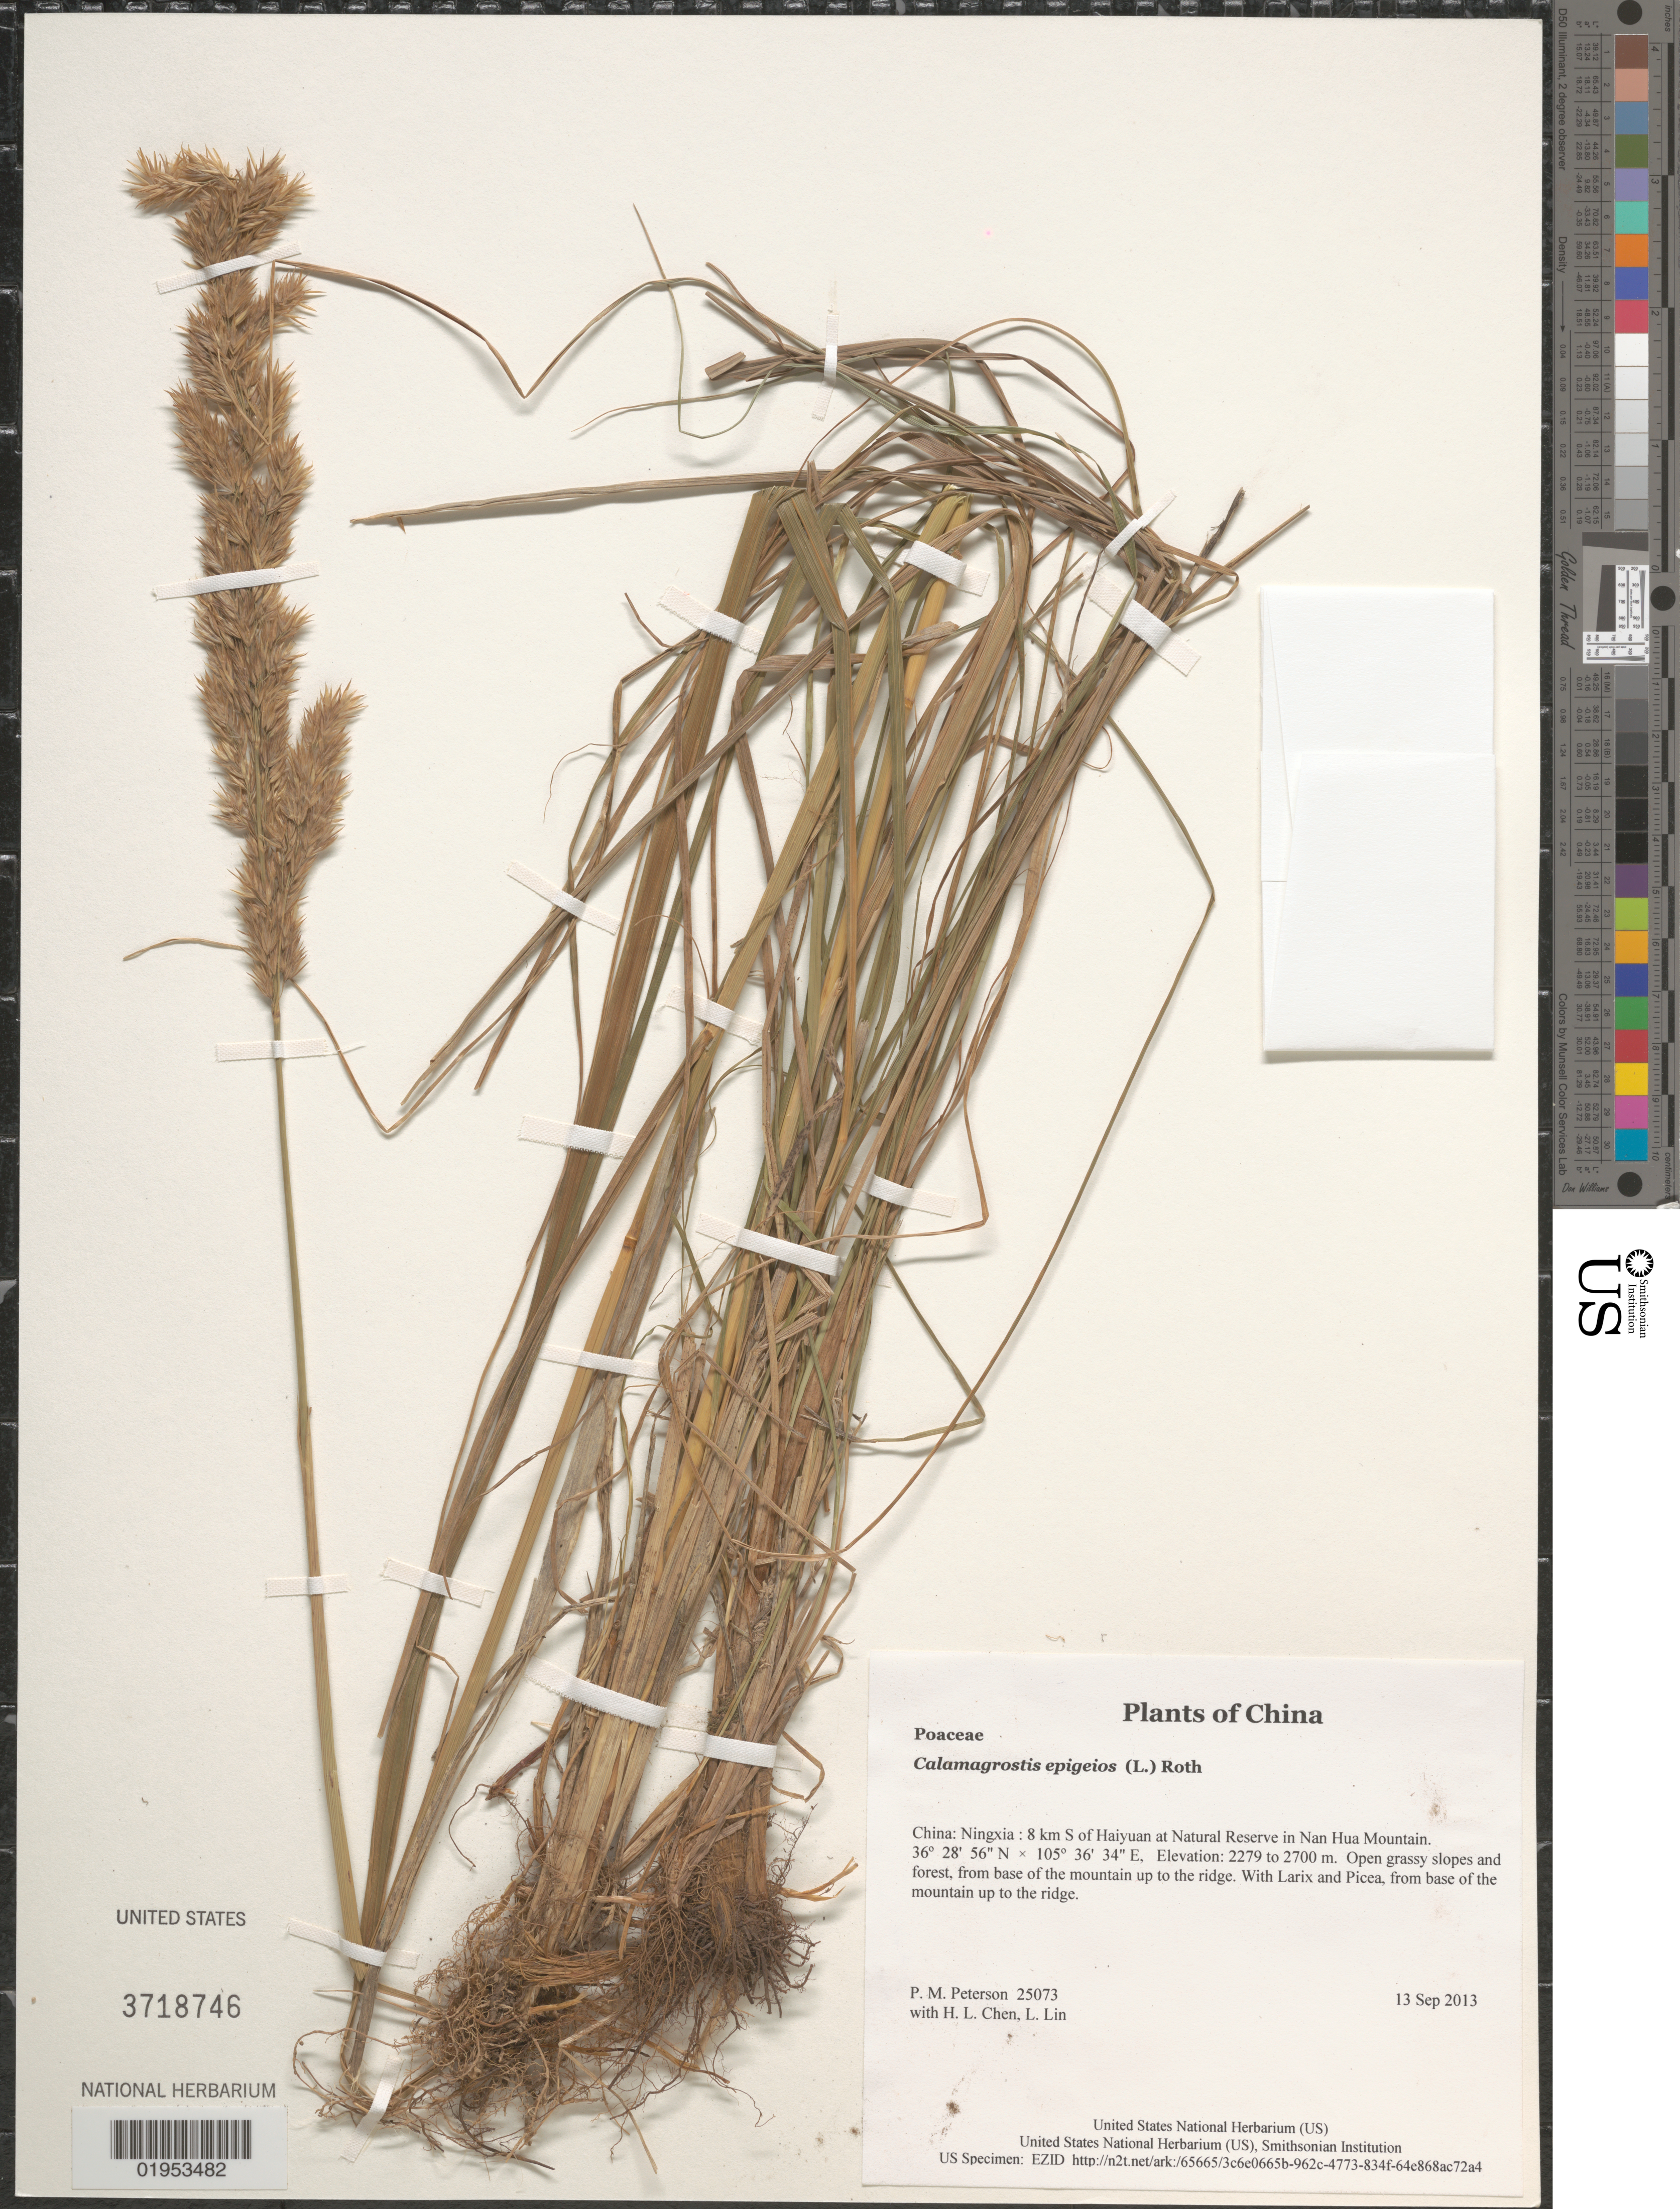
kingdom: Plantae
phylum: Tracheophyta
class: Liliopsida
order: Poales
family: Poaceae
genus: Calamagrostis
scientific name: Calamagrostis epigeios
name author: (L.) Roth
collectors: P. M. Peterson, H. L. Chen & L. Lin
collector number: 25073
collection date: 2013-09-13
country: China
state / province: Ningxia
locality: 8 km S of Haiyuan at Natural Reserve in Nan Hua Mountain.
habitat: Open grassy slopes and forest, from base of the mountain up to the ridge.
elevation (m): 2279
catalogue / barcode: US 3718746